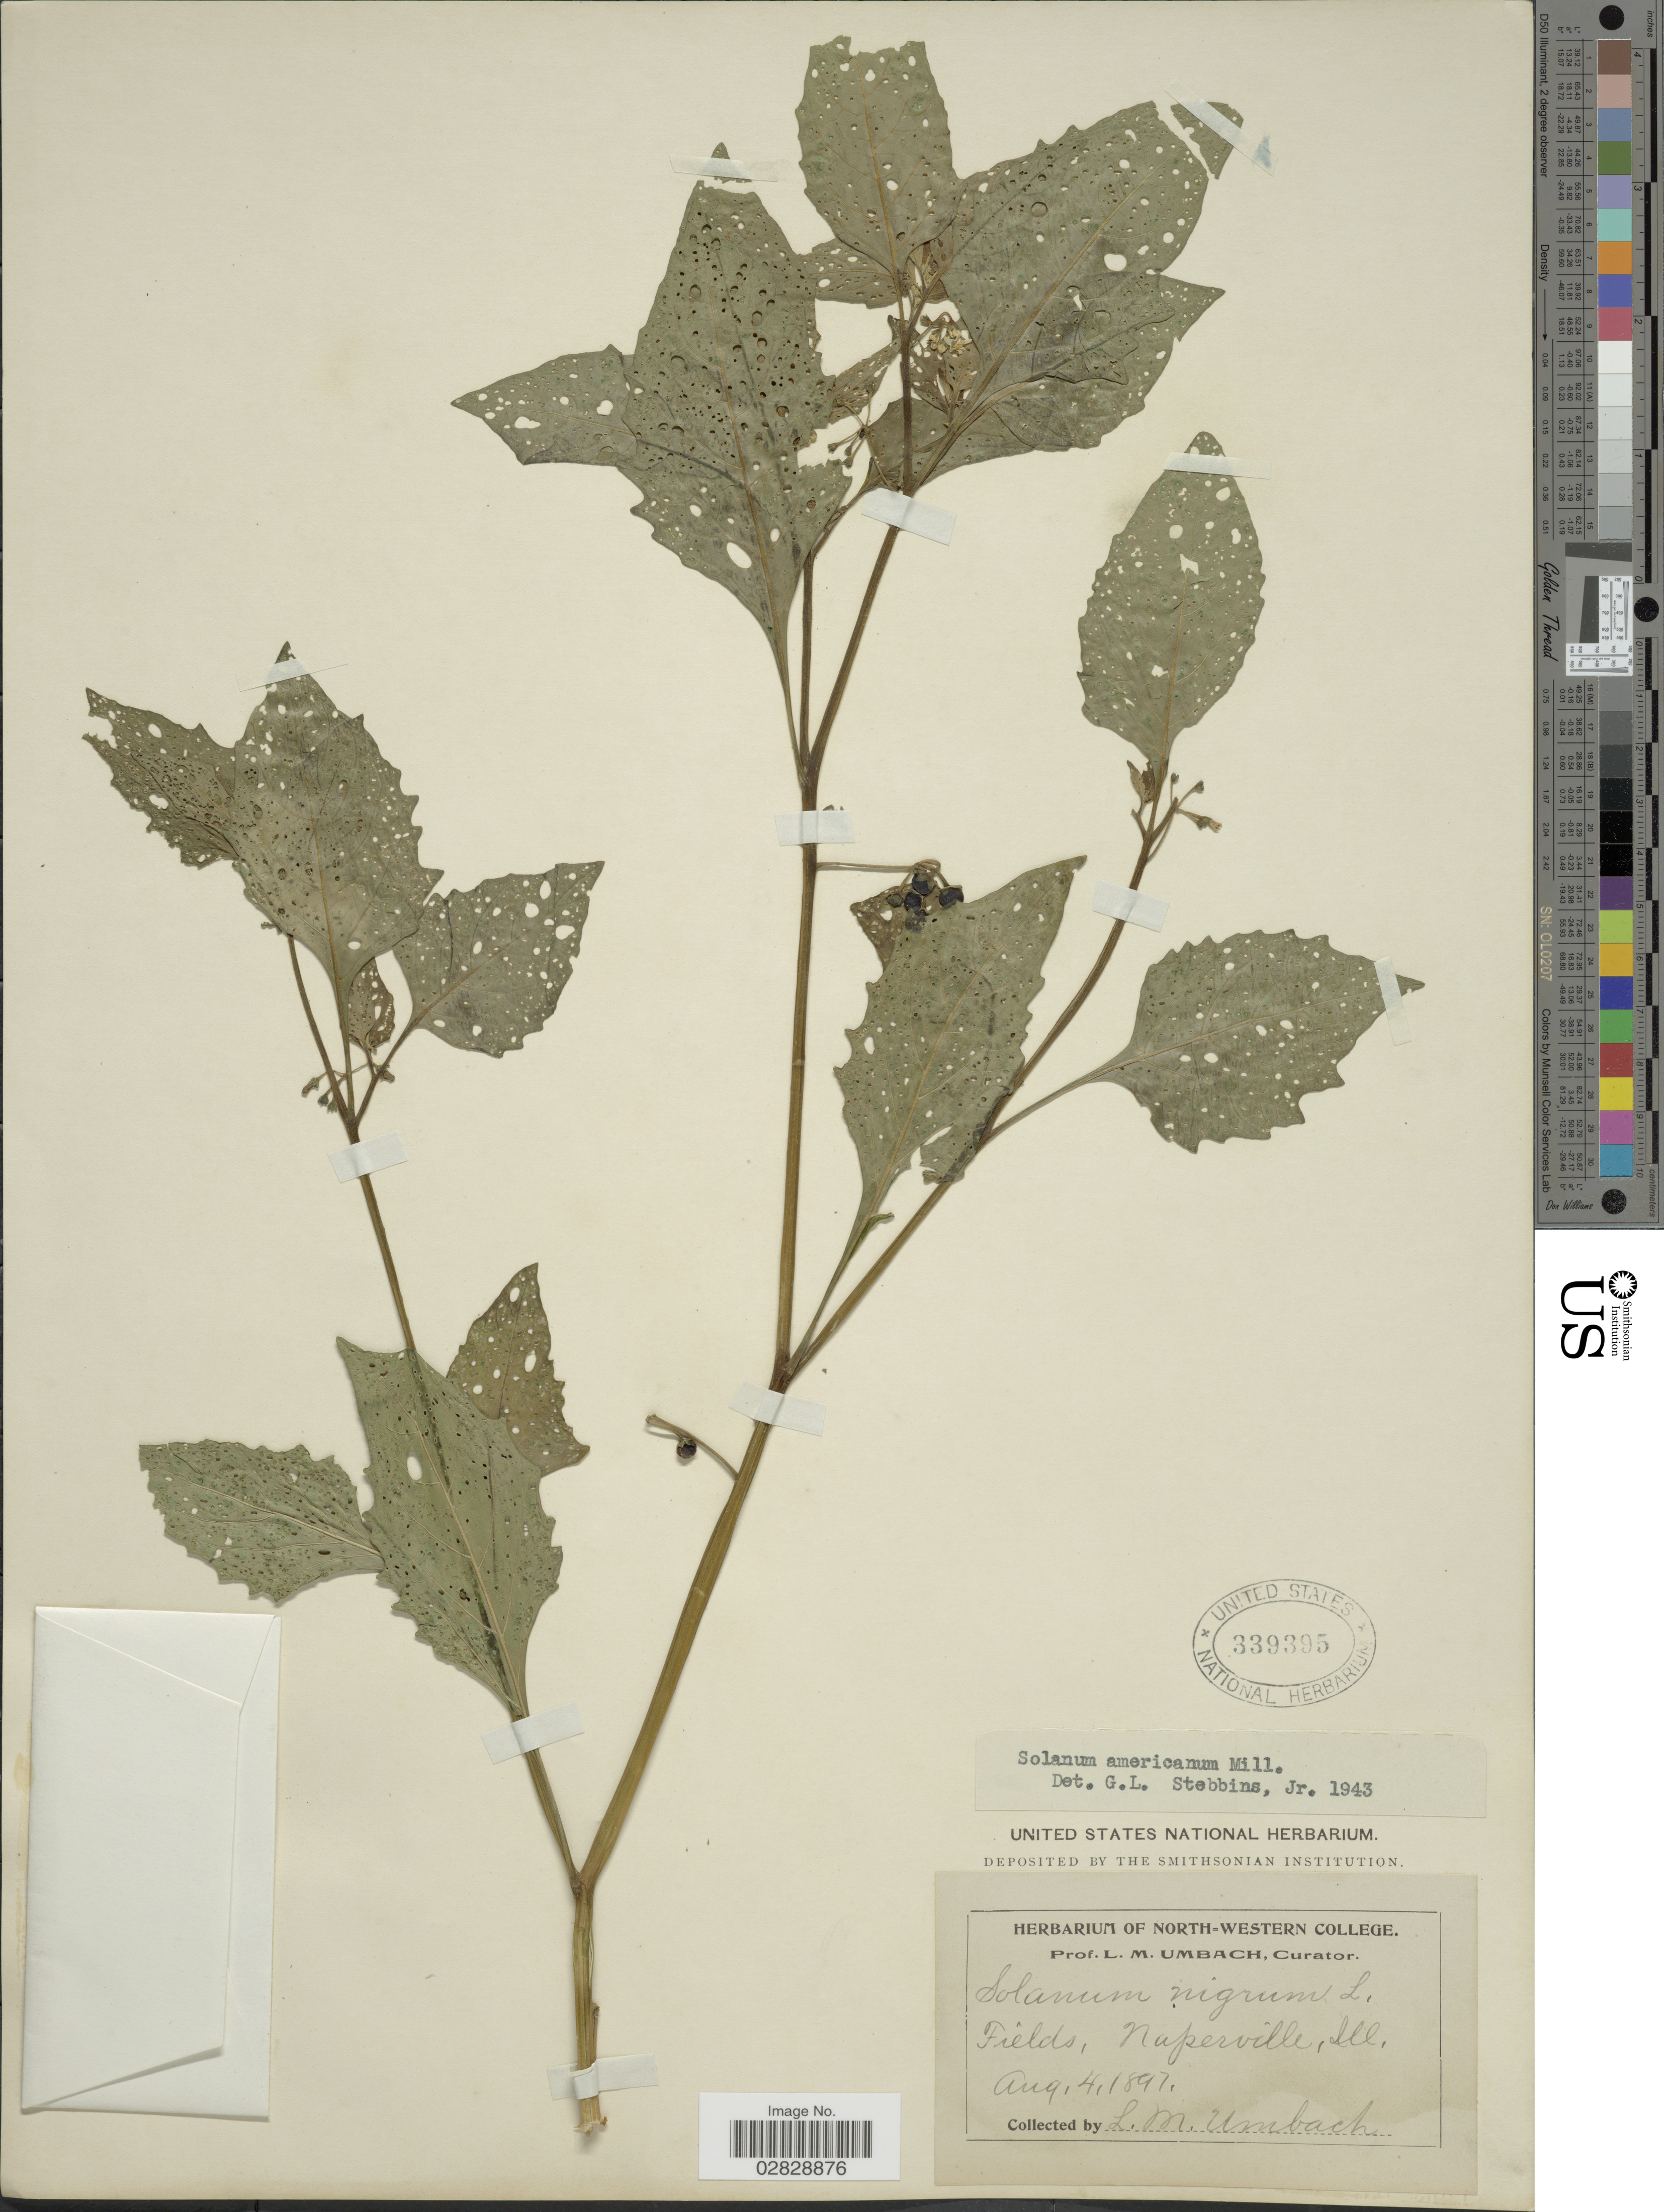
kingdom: Plantae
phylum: Tracheophyta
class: Magnoliopsida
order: Solanales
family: Solanaceae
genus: Solanum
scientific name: Solanum emulans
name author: Raf.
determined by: Knapp, S. D.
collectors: L. M. Umbach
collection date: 1897-08-04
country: United States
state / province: Illinois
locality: Naperville.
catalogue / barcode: US 339395